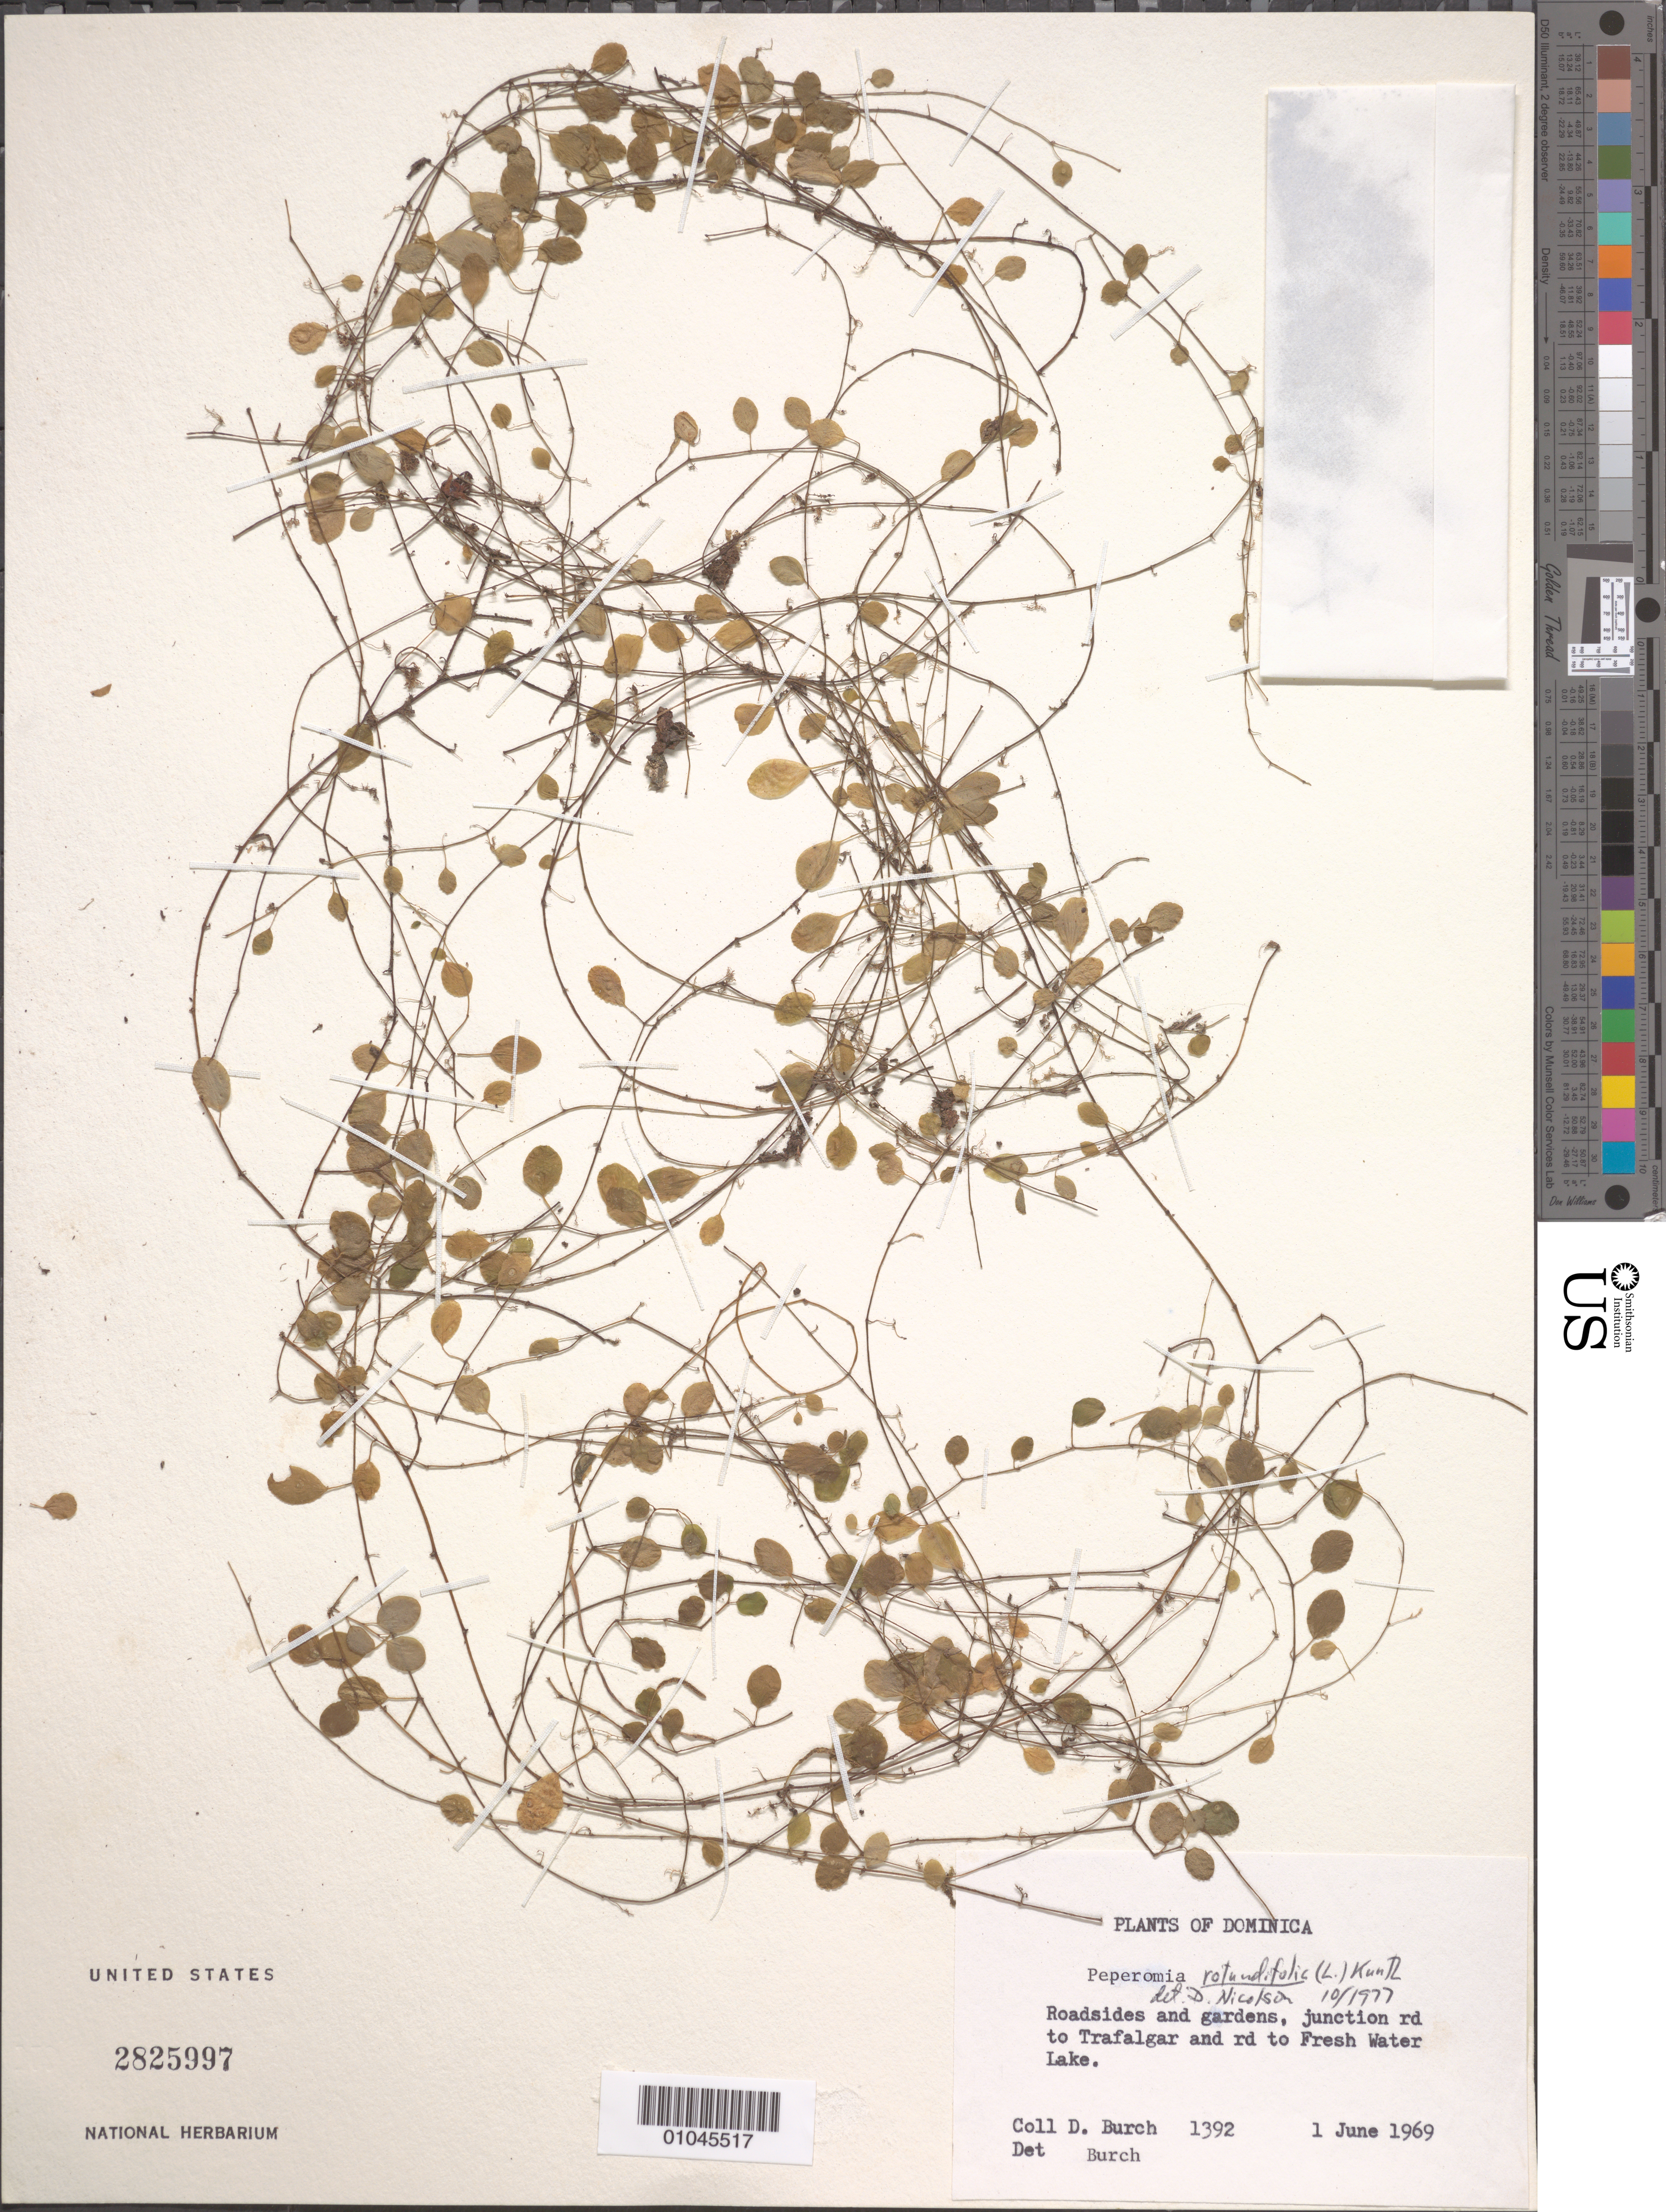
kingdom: Plantae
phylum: Tracheophyta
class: Magnoliopsida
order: Piperales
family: Piperaceae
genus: Peperomia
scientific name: Peperomia rotundifolia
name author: (L.) Kunth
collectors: D. Burch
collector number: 1392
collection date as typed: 01 Jun 1969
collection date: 1969-06-01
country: Dominica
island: Dominica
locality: Roadsides and gardens, junction rd to Trafalgar and rd to Fresh Water Lake.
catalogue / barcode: US 2825997